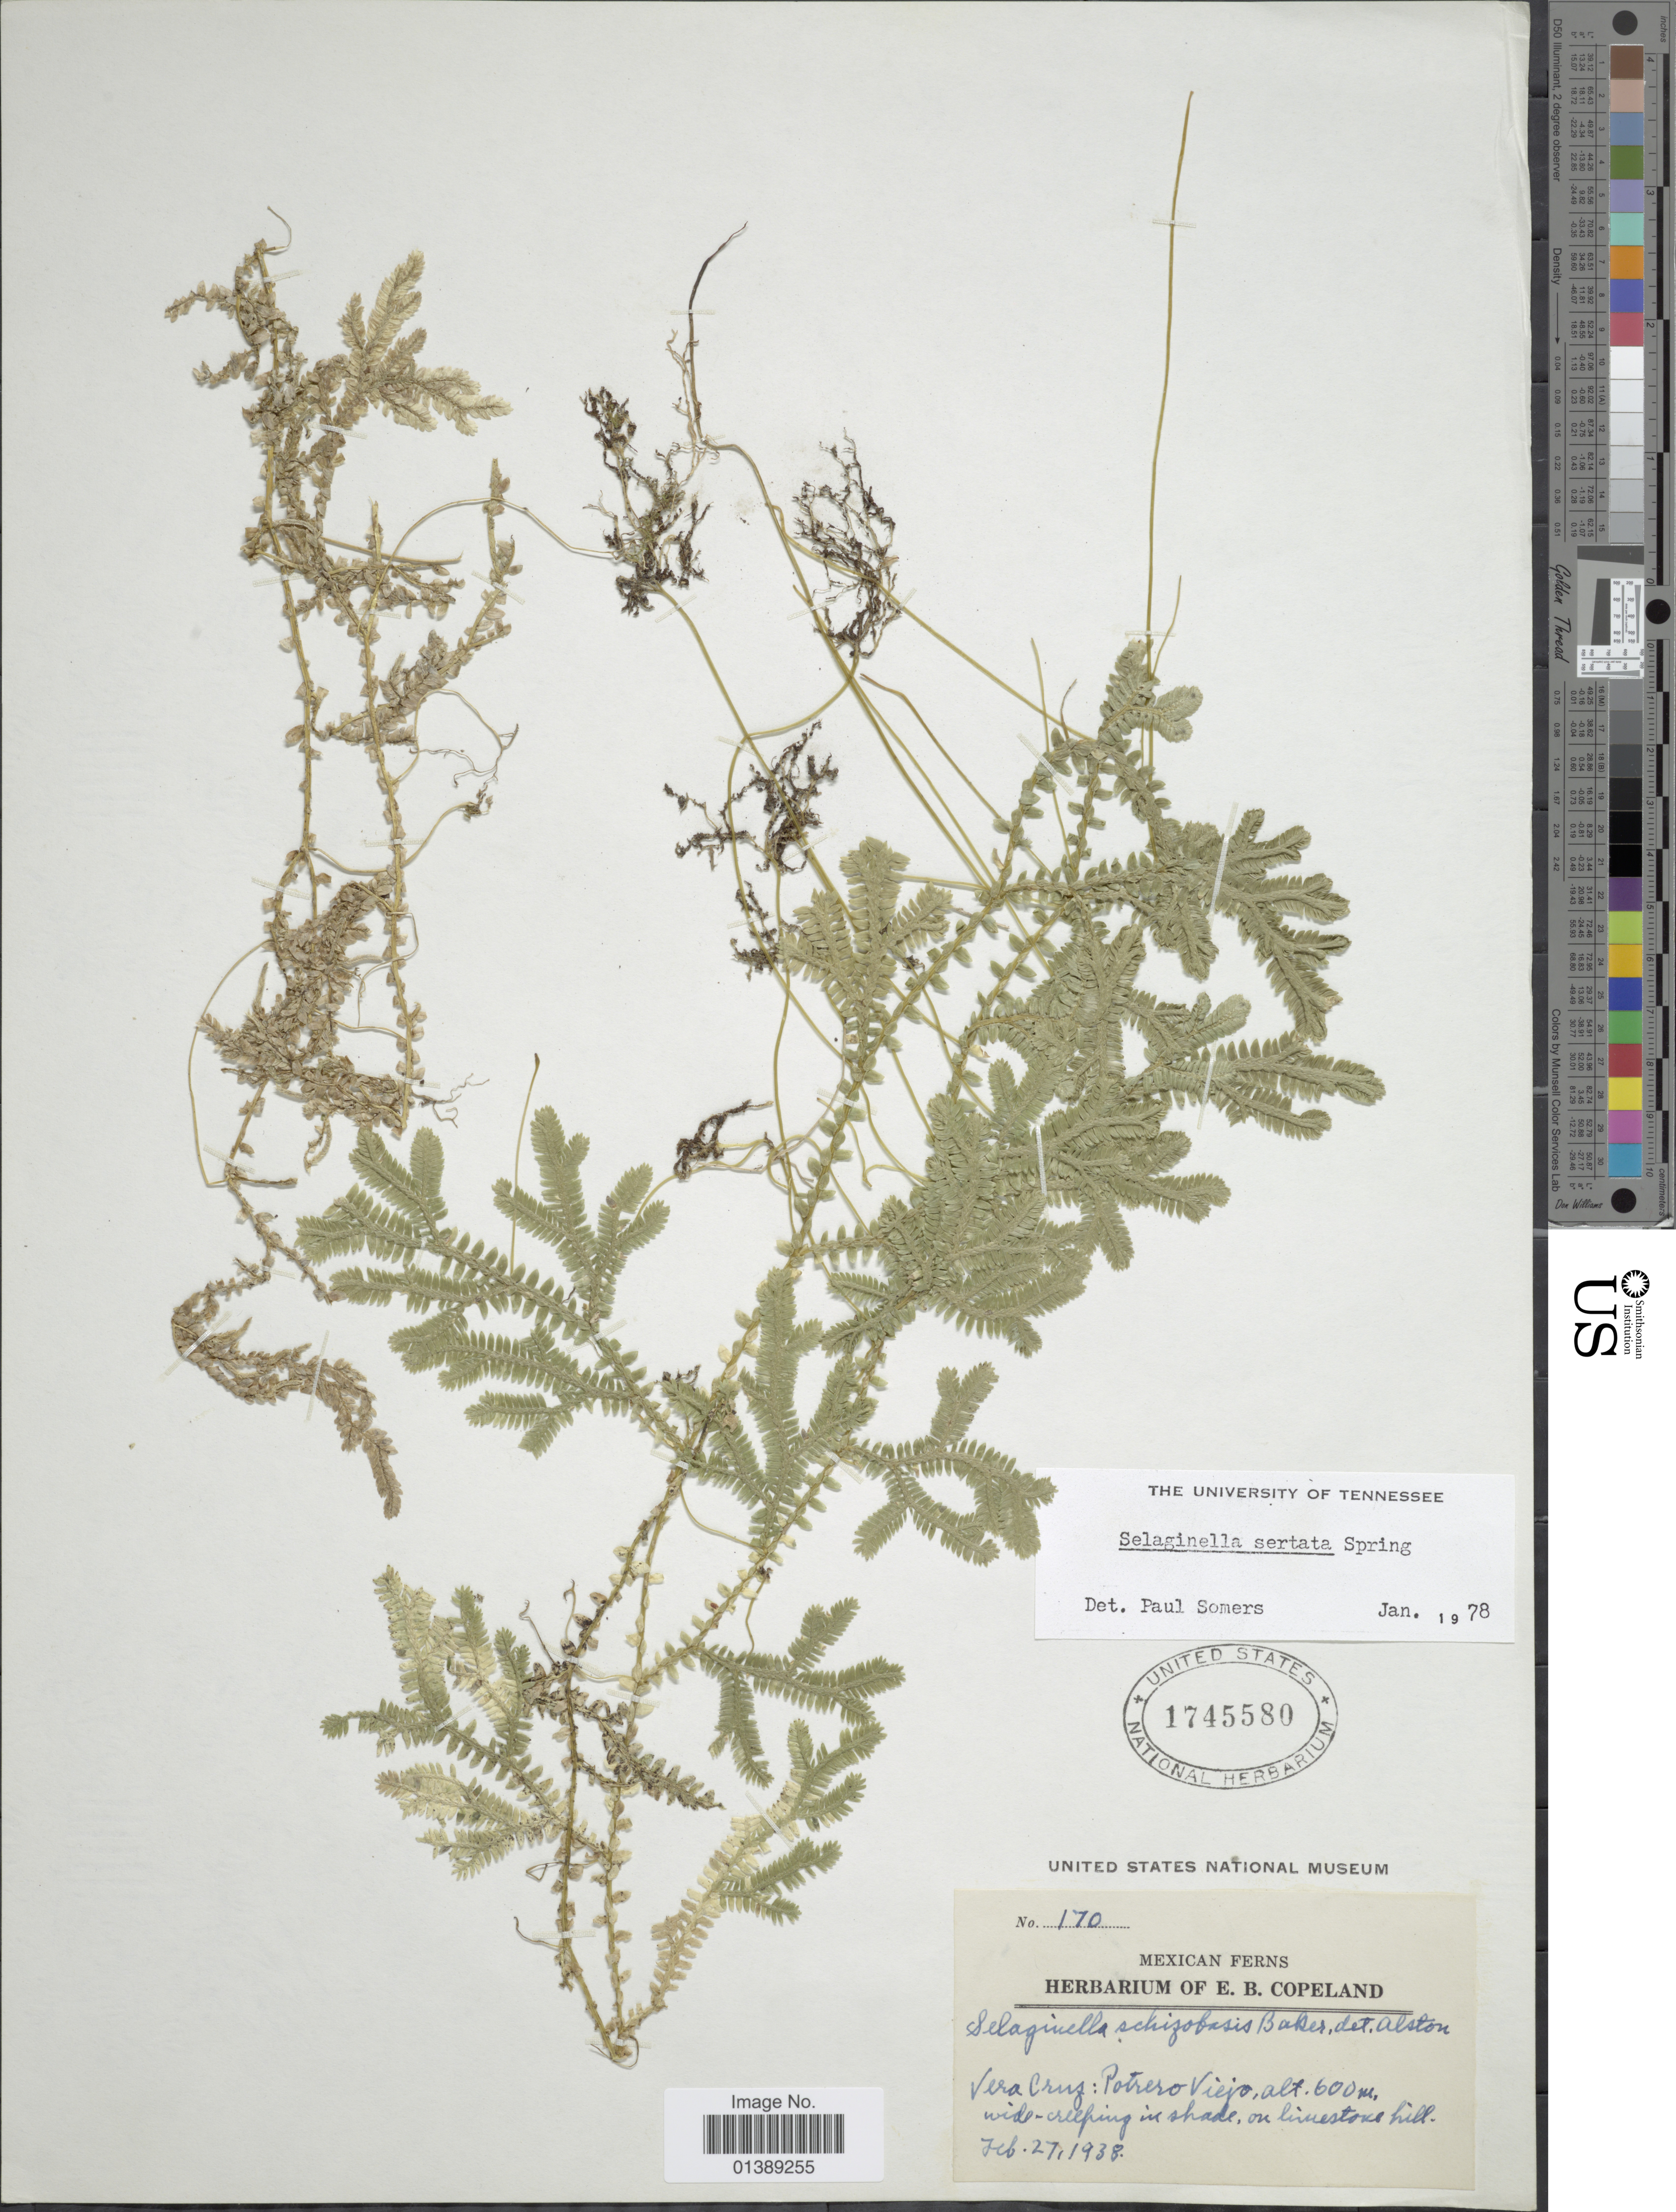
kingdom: Plantae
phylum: Tracheophyta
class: Lycopodiopsida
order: Selaginellales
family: Selaginellaceae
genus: Selaginella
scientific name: Selaginella sertata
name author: Spring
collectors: E. B. Copeland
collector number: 170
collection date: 1938-02-27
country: Mexico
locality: Vera Cruz: Potrero Viejo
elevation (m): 600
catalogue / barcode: US 1745580